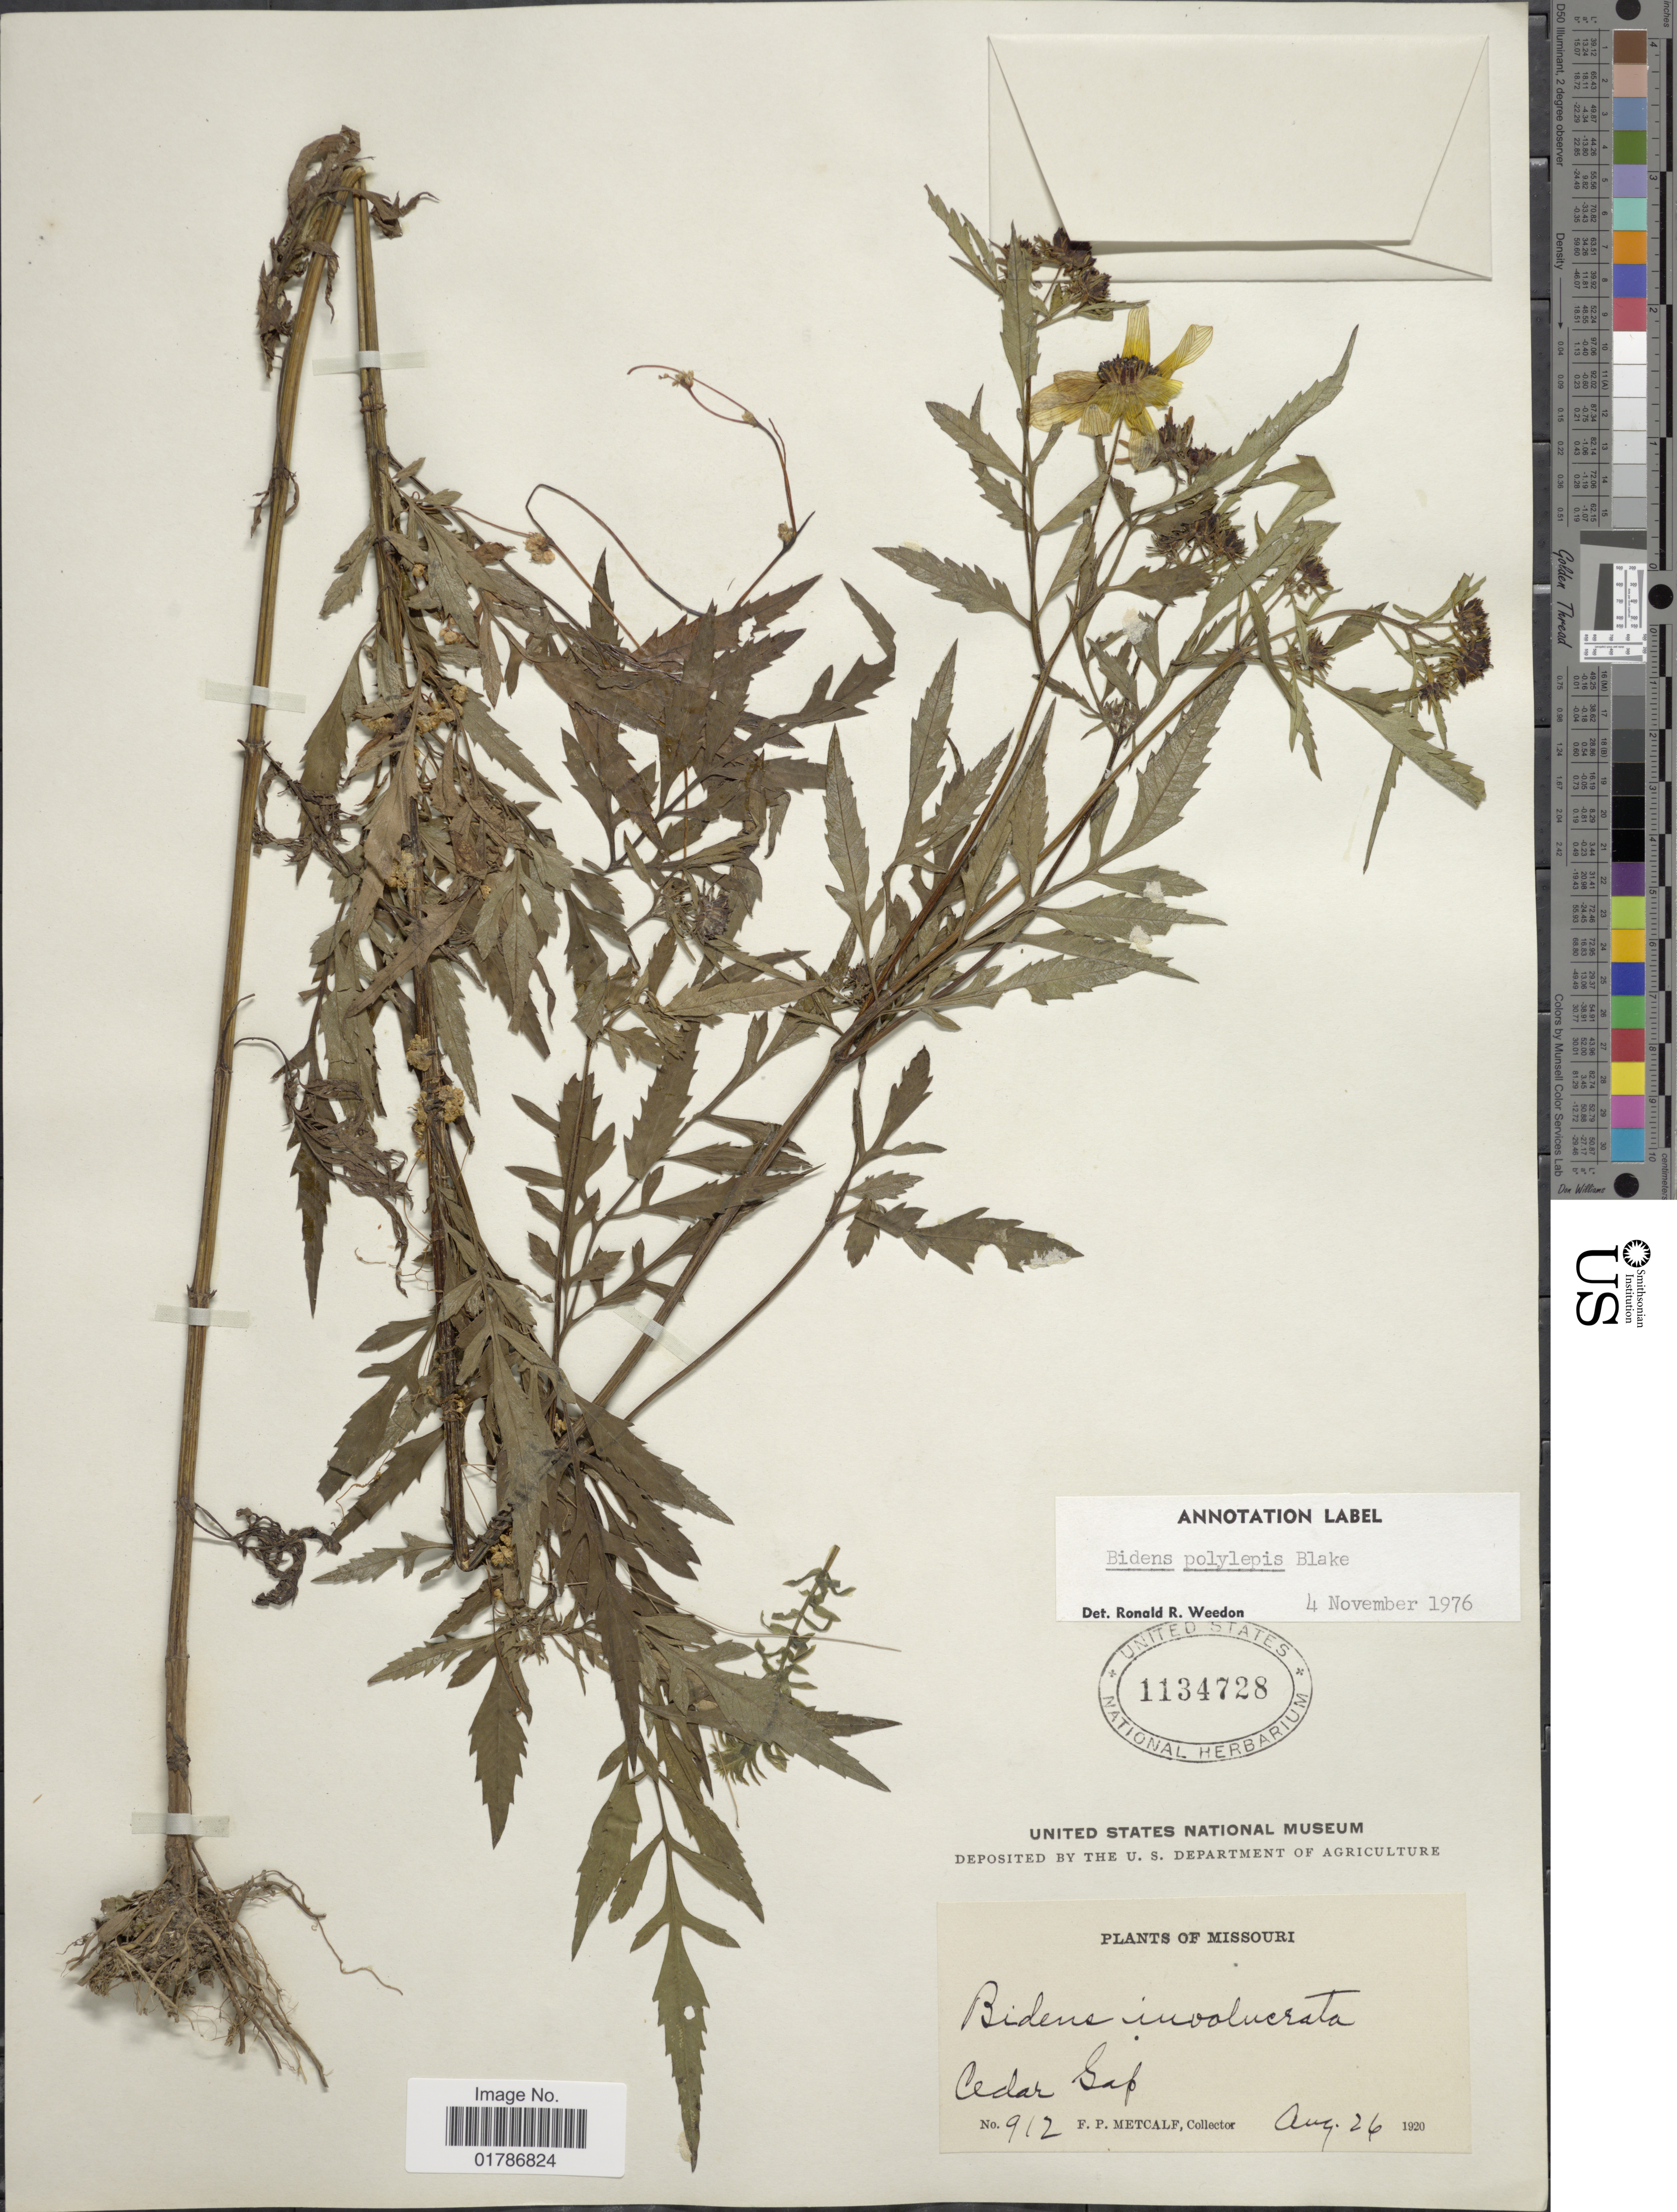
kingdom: Plantae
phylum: Tracheophyta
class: Magnoliopsida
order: Asterales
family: Asteraceae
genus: Bidens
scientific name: Bidens polylepis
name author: S.F. Blake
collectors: F. Metcalf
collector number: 912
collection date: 1920-08-26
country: United States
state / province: Missouri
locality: Cedar Gap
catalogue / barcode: US 1134728